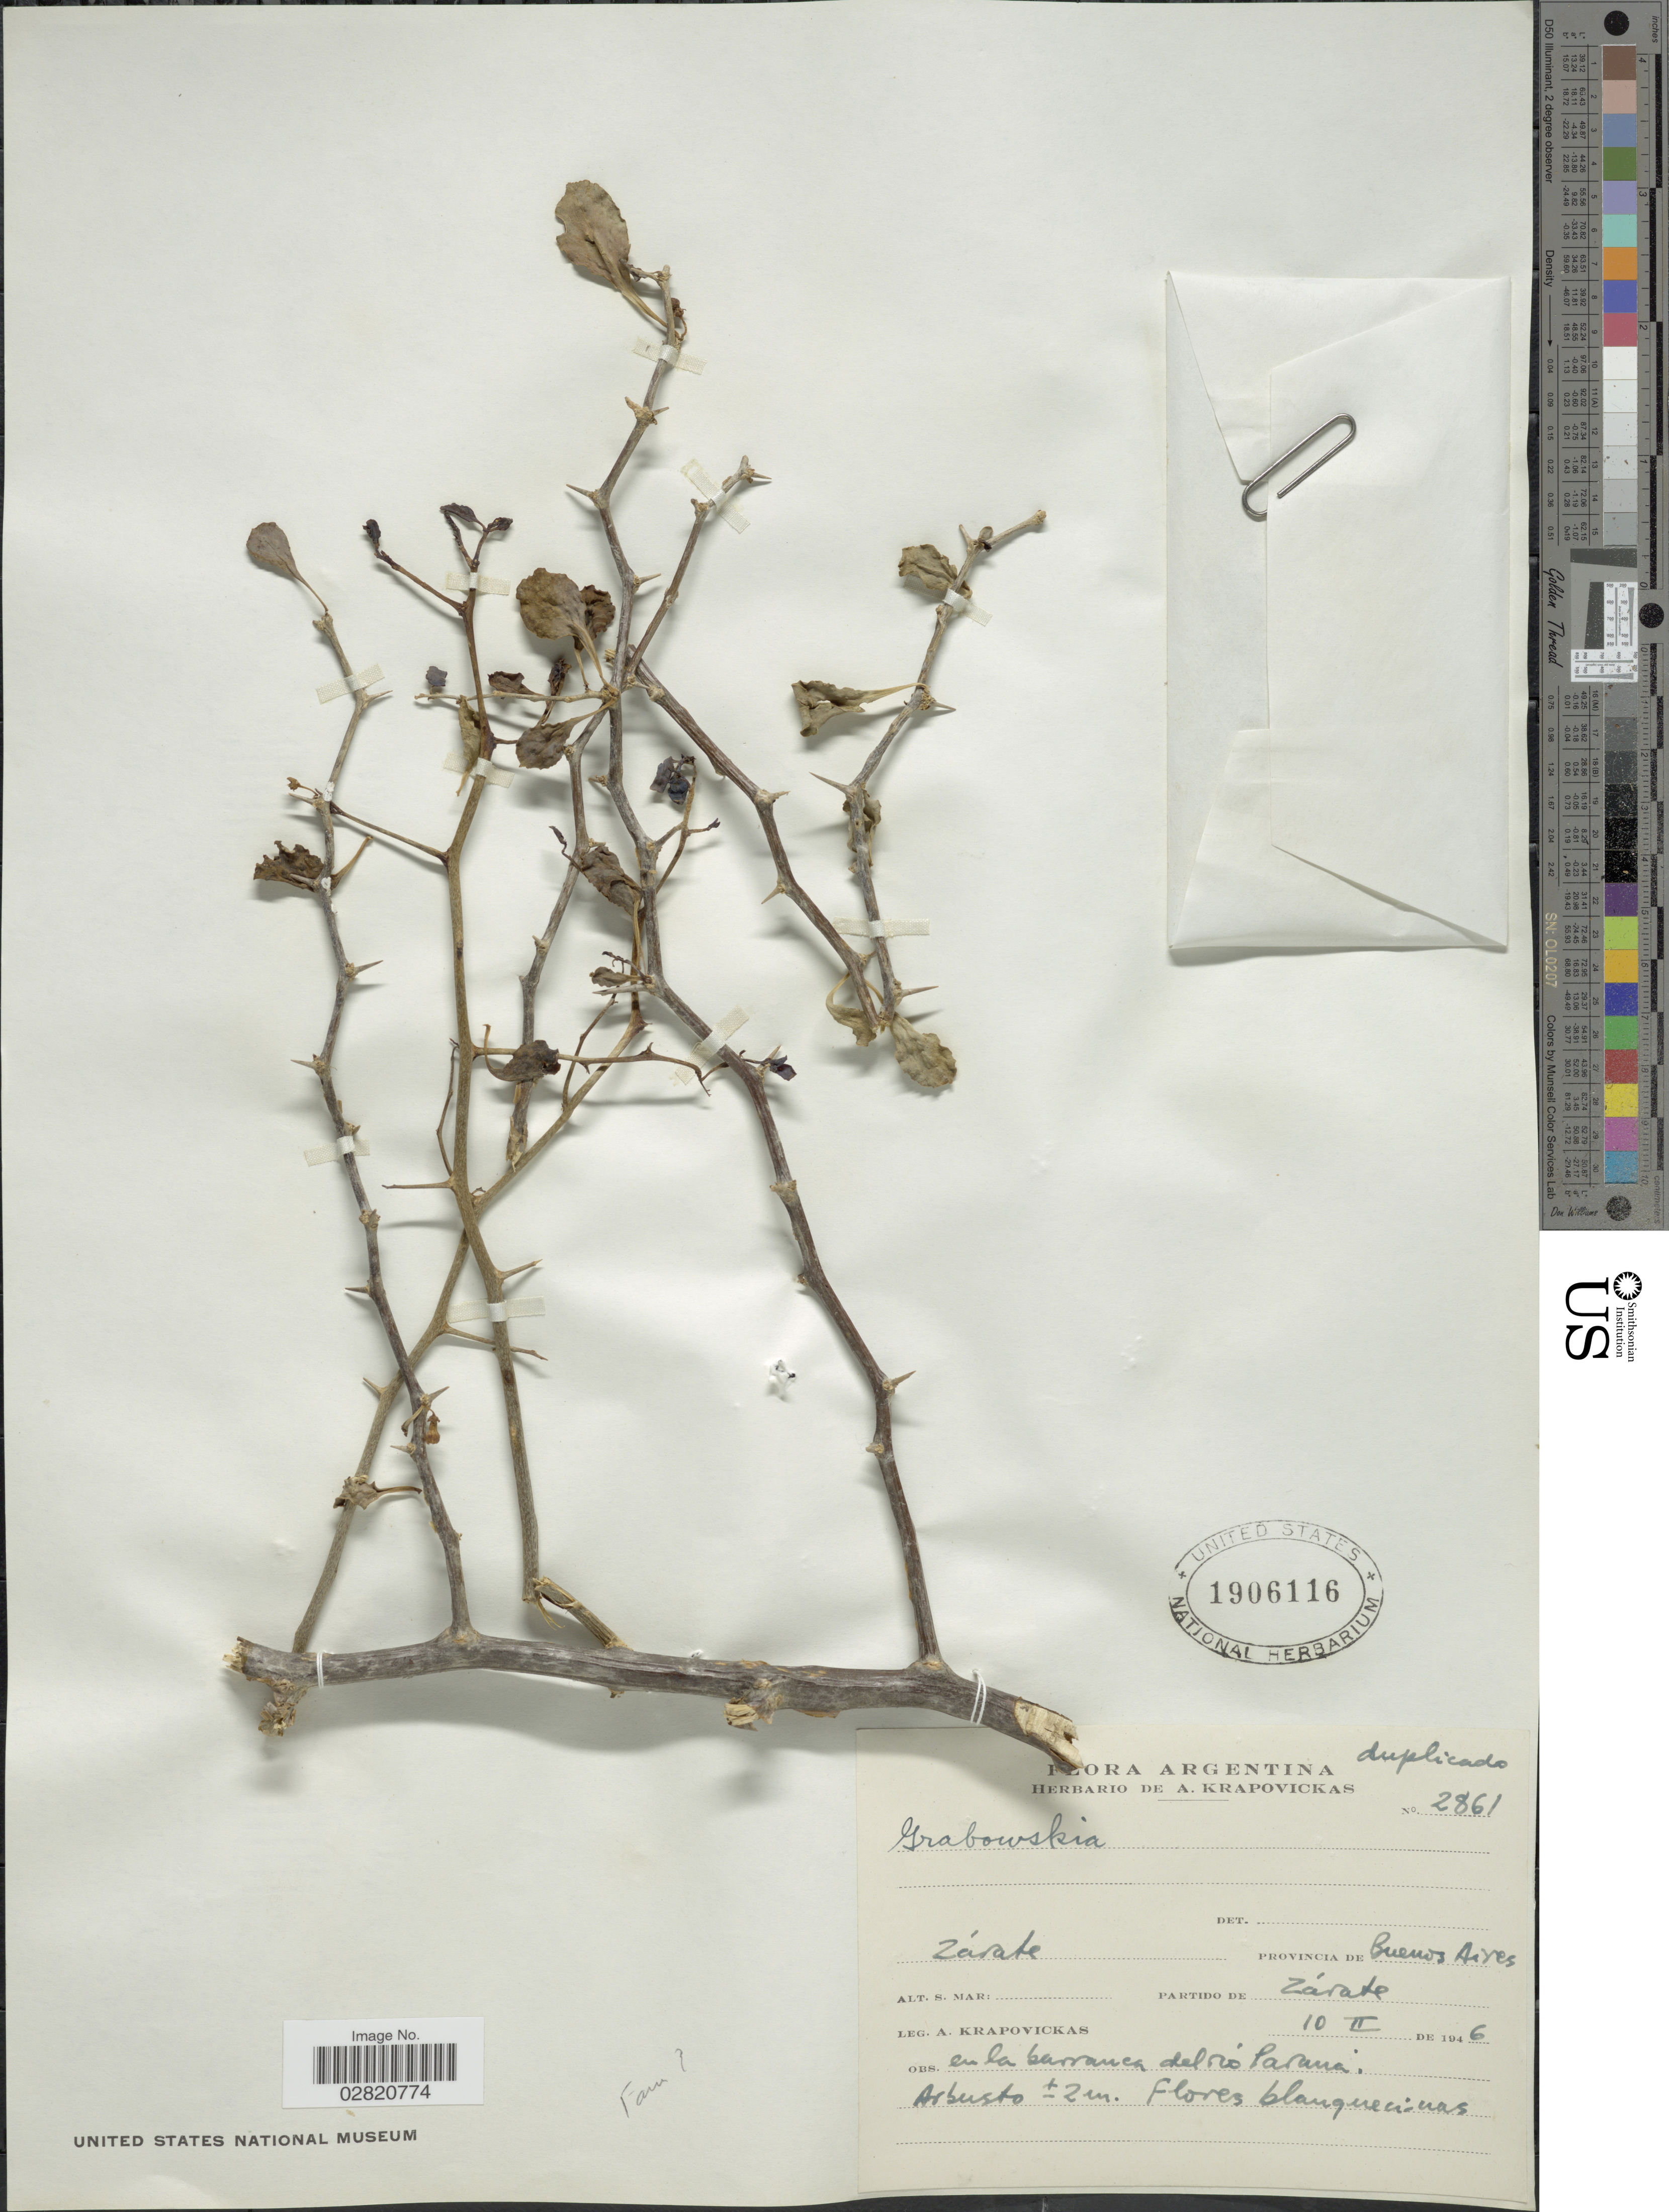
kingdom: Plantae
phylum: Tracheophyta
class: Magnoliopsida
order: Solanales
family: Solanaceae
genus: Grabowskia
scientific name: Grabowskia sp.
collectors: A. Krapovickas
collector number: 2861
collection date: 1946-02-10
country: Argentina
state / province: Buenos Aires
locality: Partido de Zárate. En la barranca del río Parana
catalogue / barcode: US 1906116